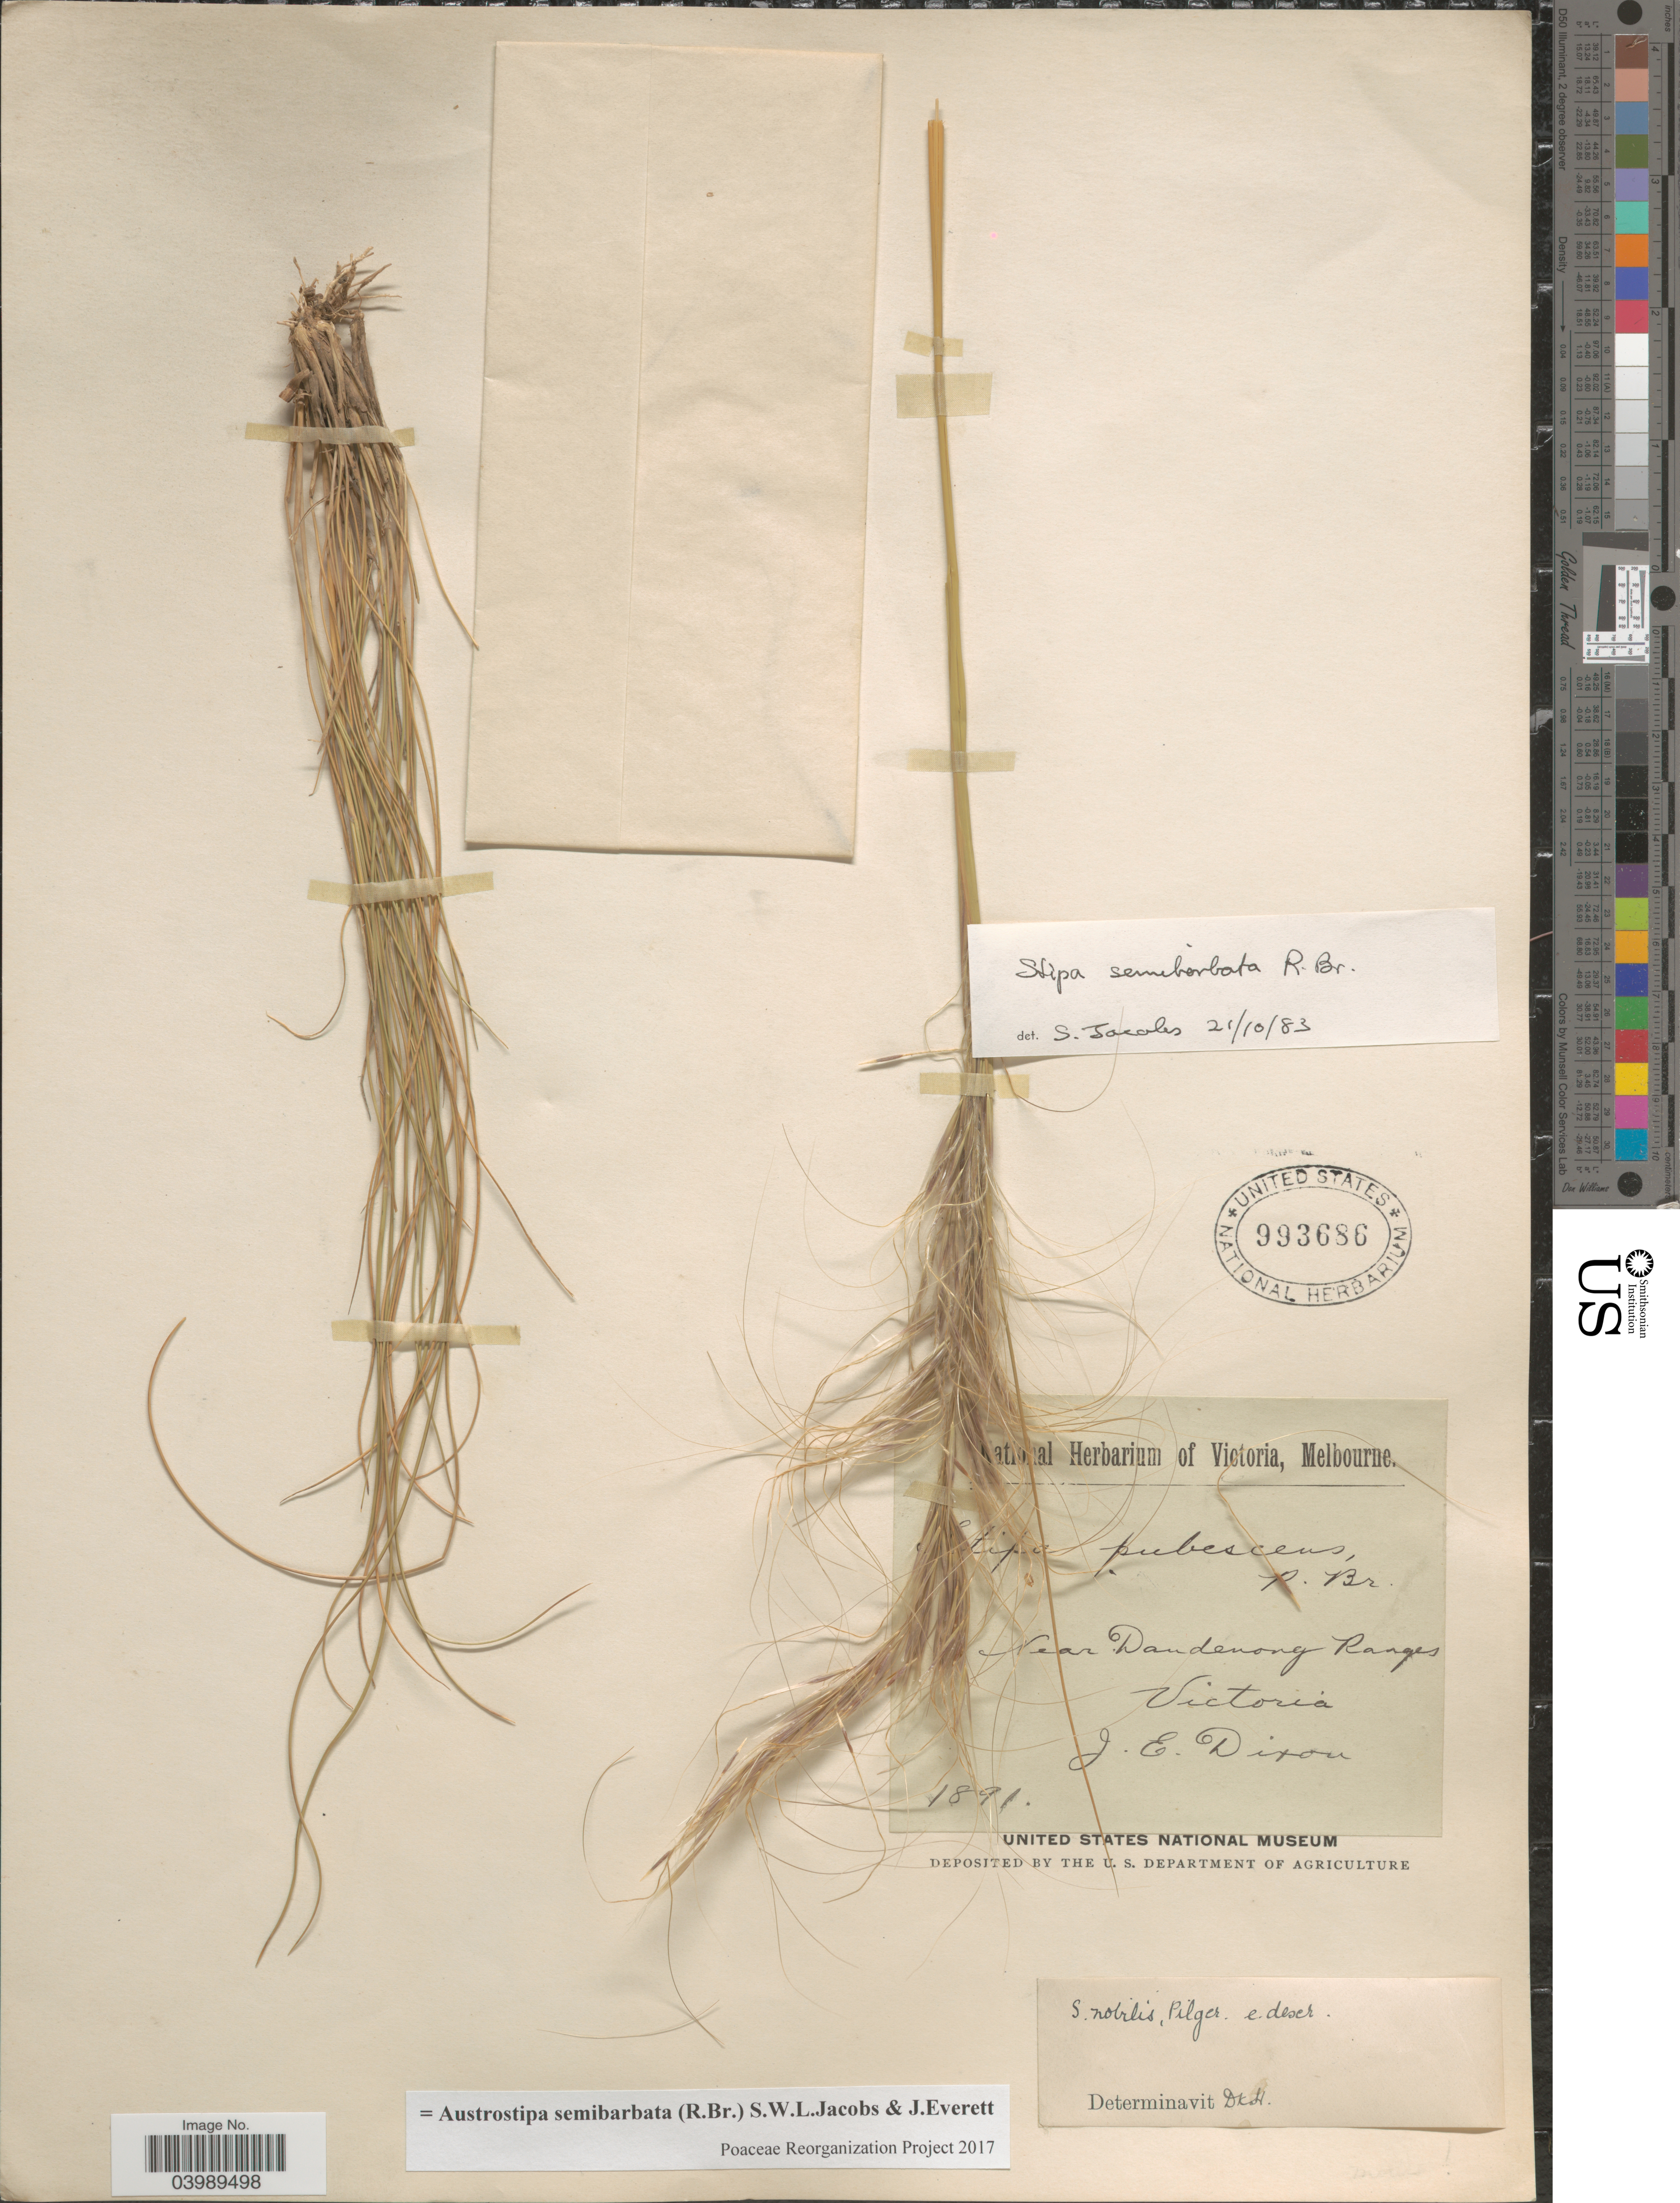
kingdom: Plantae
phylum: Tracheophyta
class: Liliopsida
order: Poales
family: Poaceae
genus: Austrostipa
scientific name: Austrostipa semibarbata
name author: (R. Br.) S.W.L. Jacobs & J. Everett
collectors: J. Dixon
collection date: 1891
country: Australia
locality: Near Dandenong Ranges. Victoria.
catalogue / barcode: US 993686